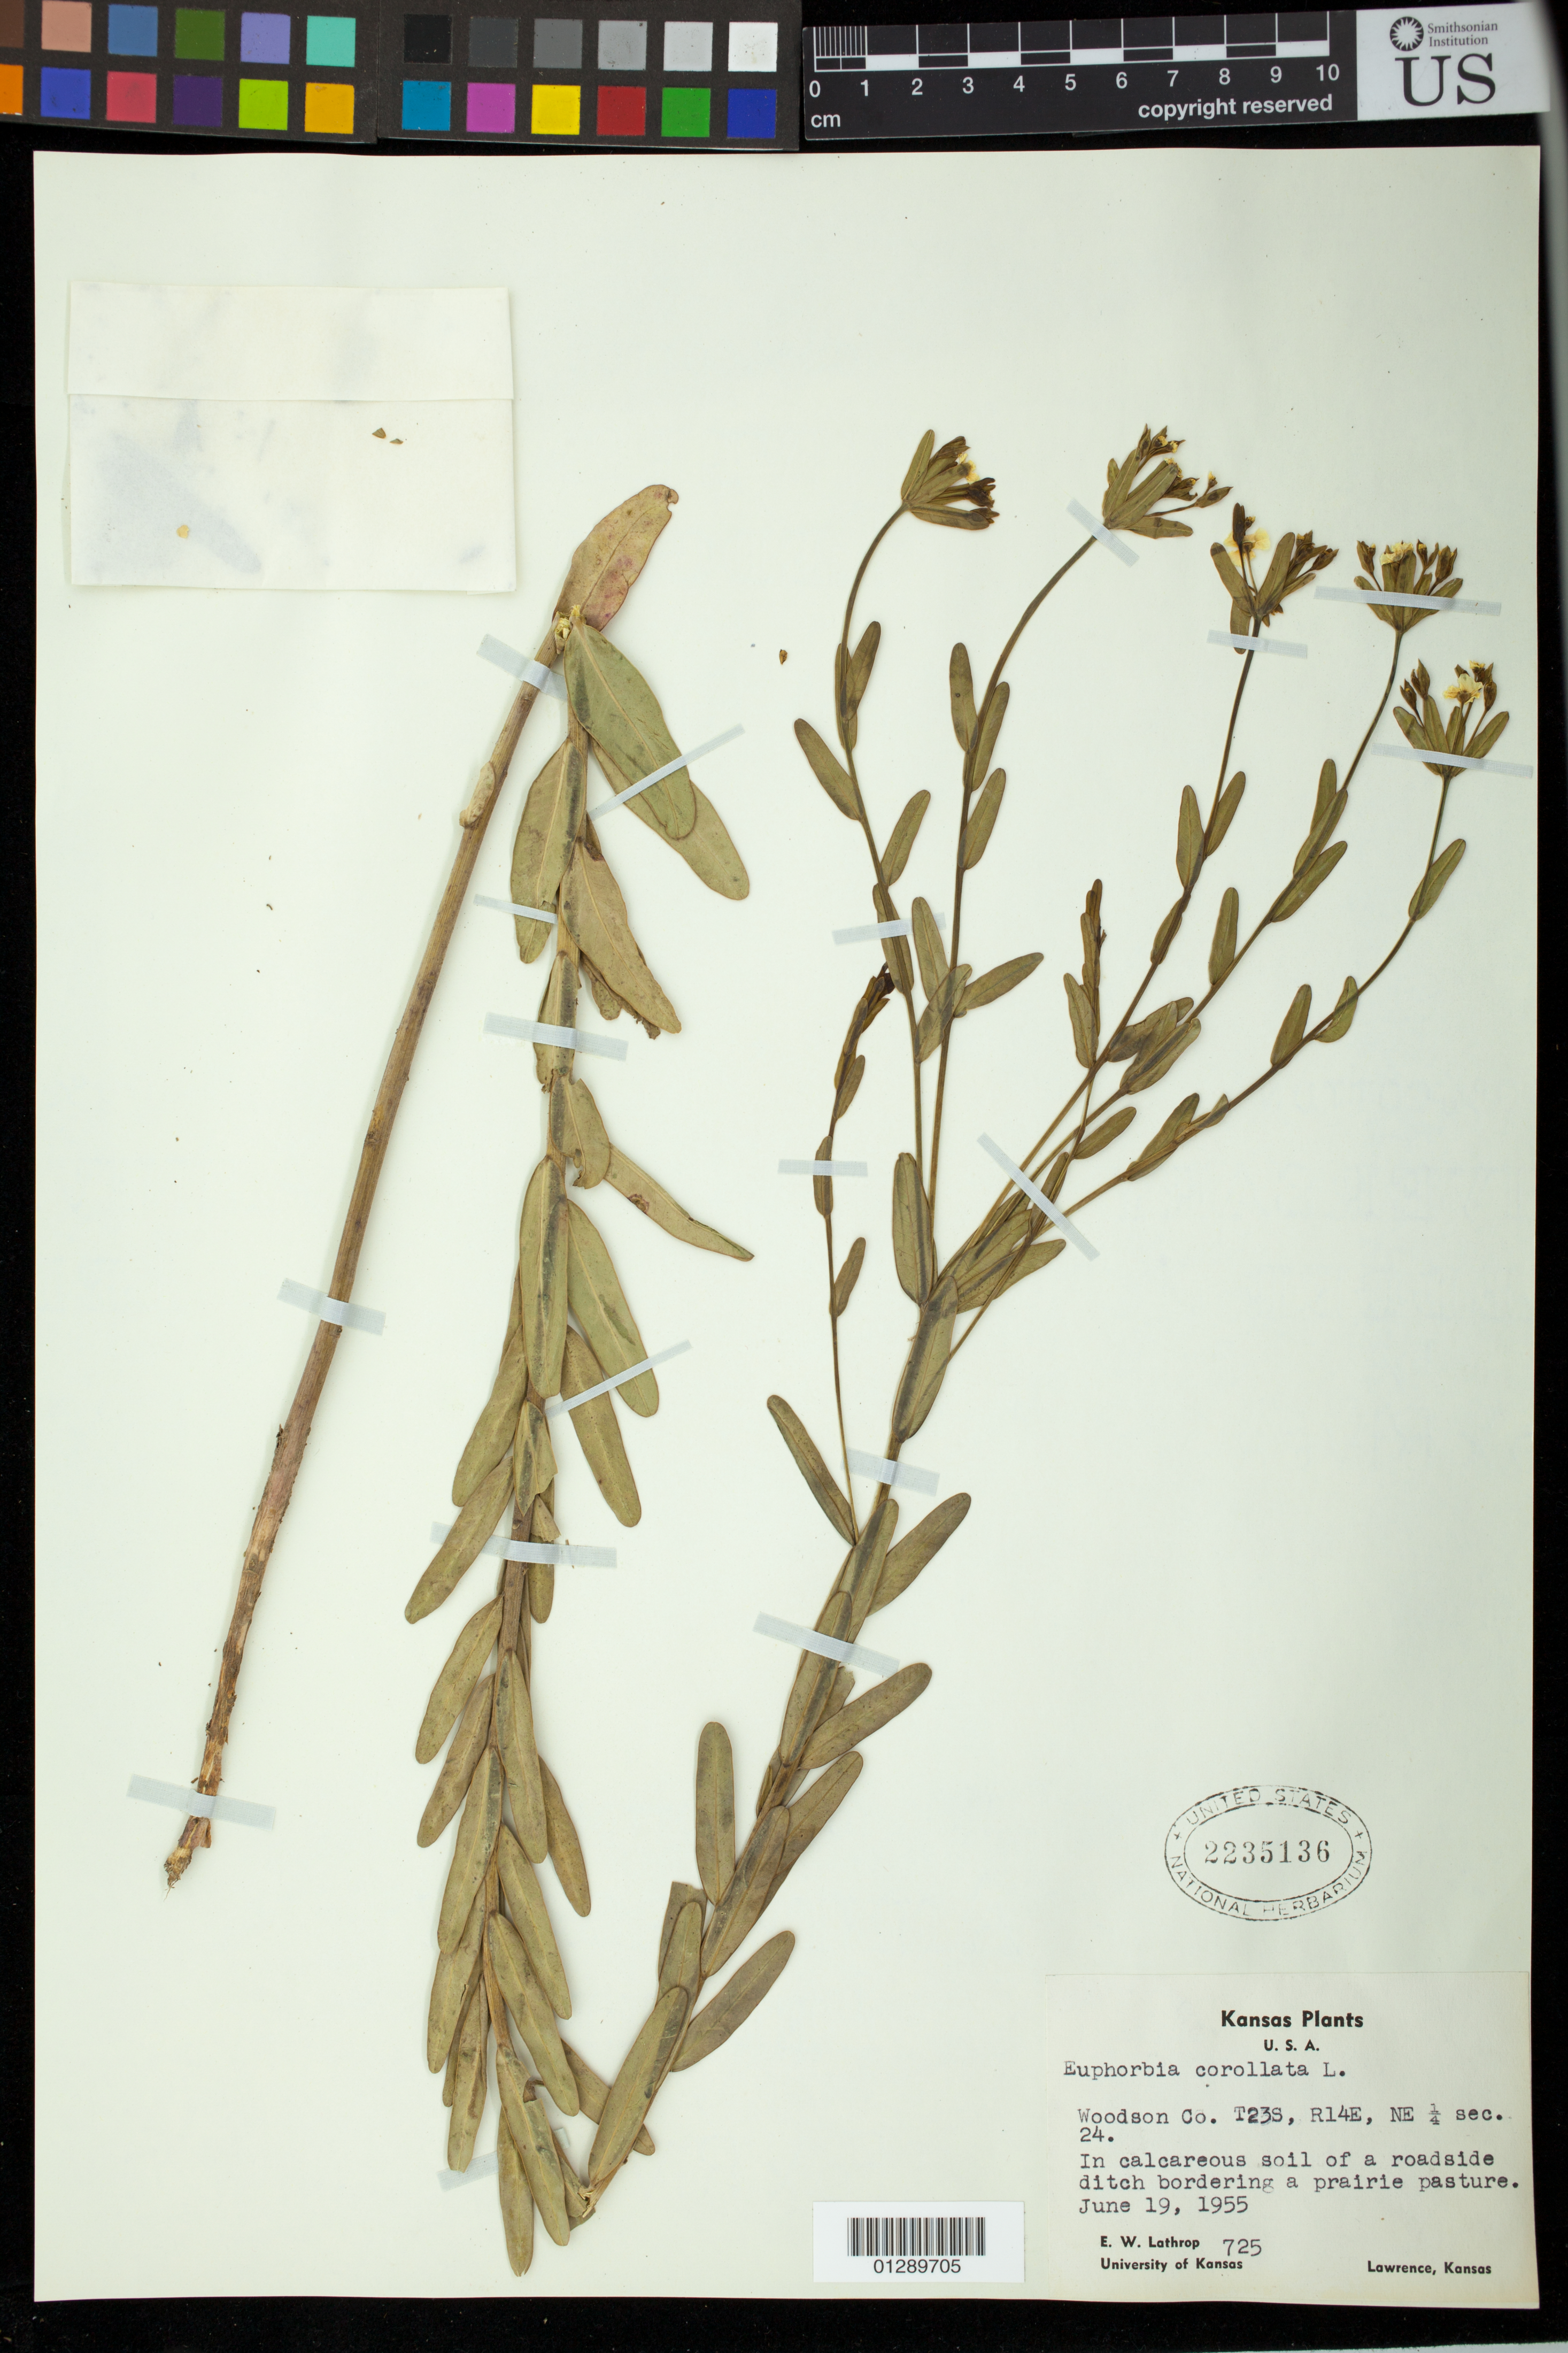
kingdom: Plantae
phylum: Tracheophyta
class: Magnoliopsida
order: Malpighiales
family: Euphorbiaceae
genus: Euphorbia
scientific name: Euphorbia corollata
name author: L.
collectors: E. W. Lathrop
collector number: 725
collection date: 1955-06-19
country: United States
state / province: Kansas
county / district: Woodson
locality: T23S, R14E, NE 1/4 sec. 24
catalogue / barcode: US 2235136